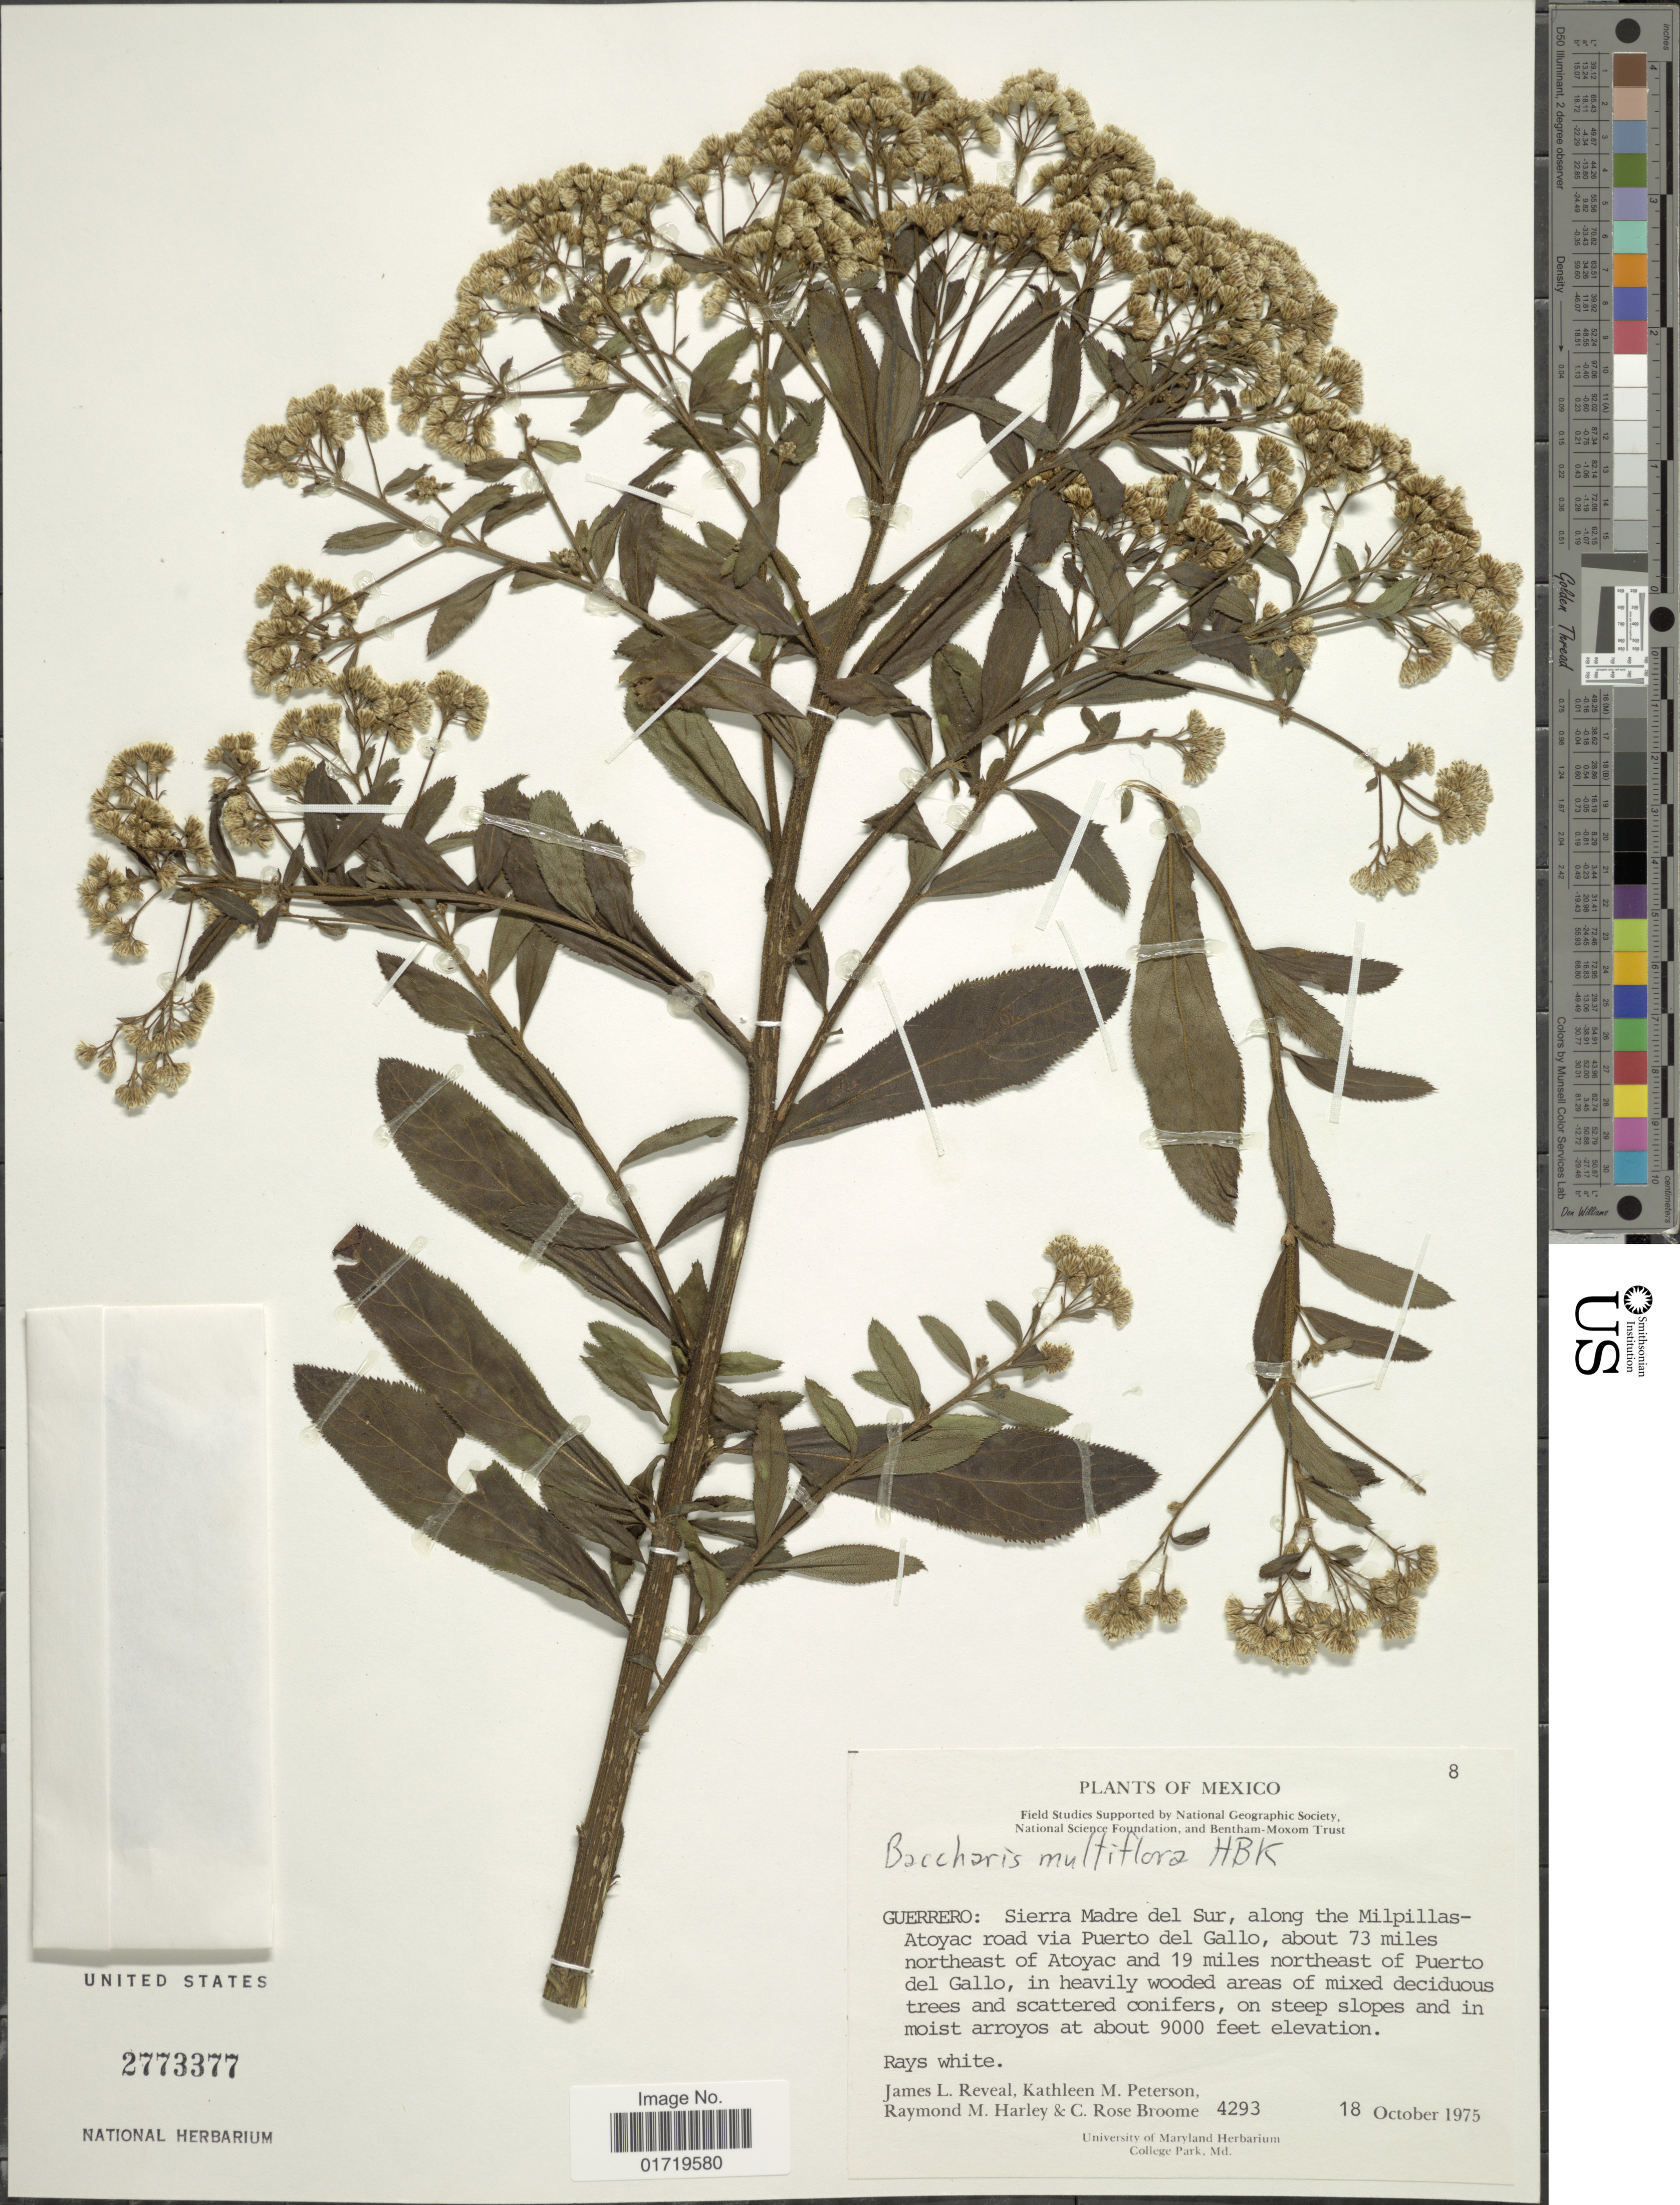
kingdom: Plantae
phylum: Tracheophyta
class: Magnoliopsida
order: Asterales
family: Asteraceae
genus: Baccharis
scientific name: Baccharis multiflora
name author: Kunth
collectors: J. L. Reveal, K. Peterson, R. M. Harley & C. R. Broome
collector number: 4293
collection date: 1975-10-18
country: Mexico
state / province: Guerrero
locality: Guerrero: Sierra Madre del Sur, along the Milpillas-Atoyac road via Puerto del Gallo, about 73 miles northeast of Atoyac and 19 miles northeast of Puerto del Gallo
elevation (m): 2743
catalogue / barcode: US 2773377